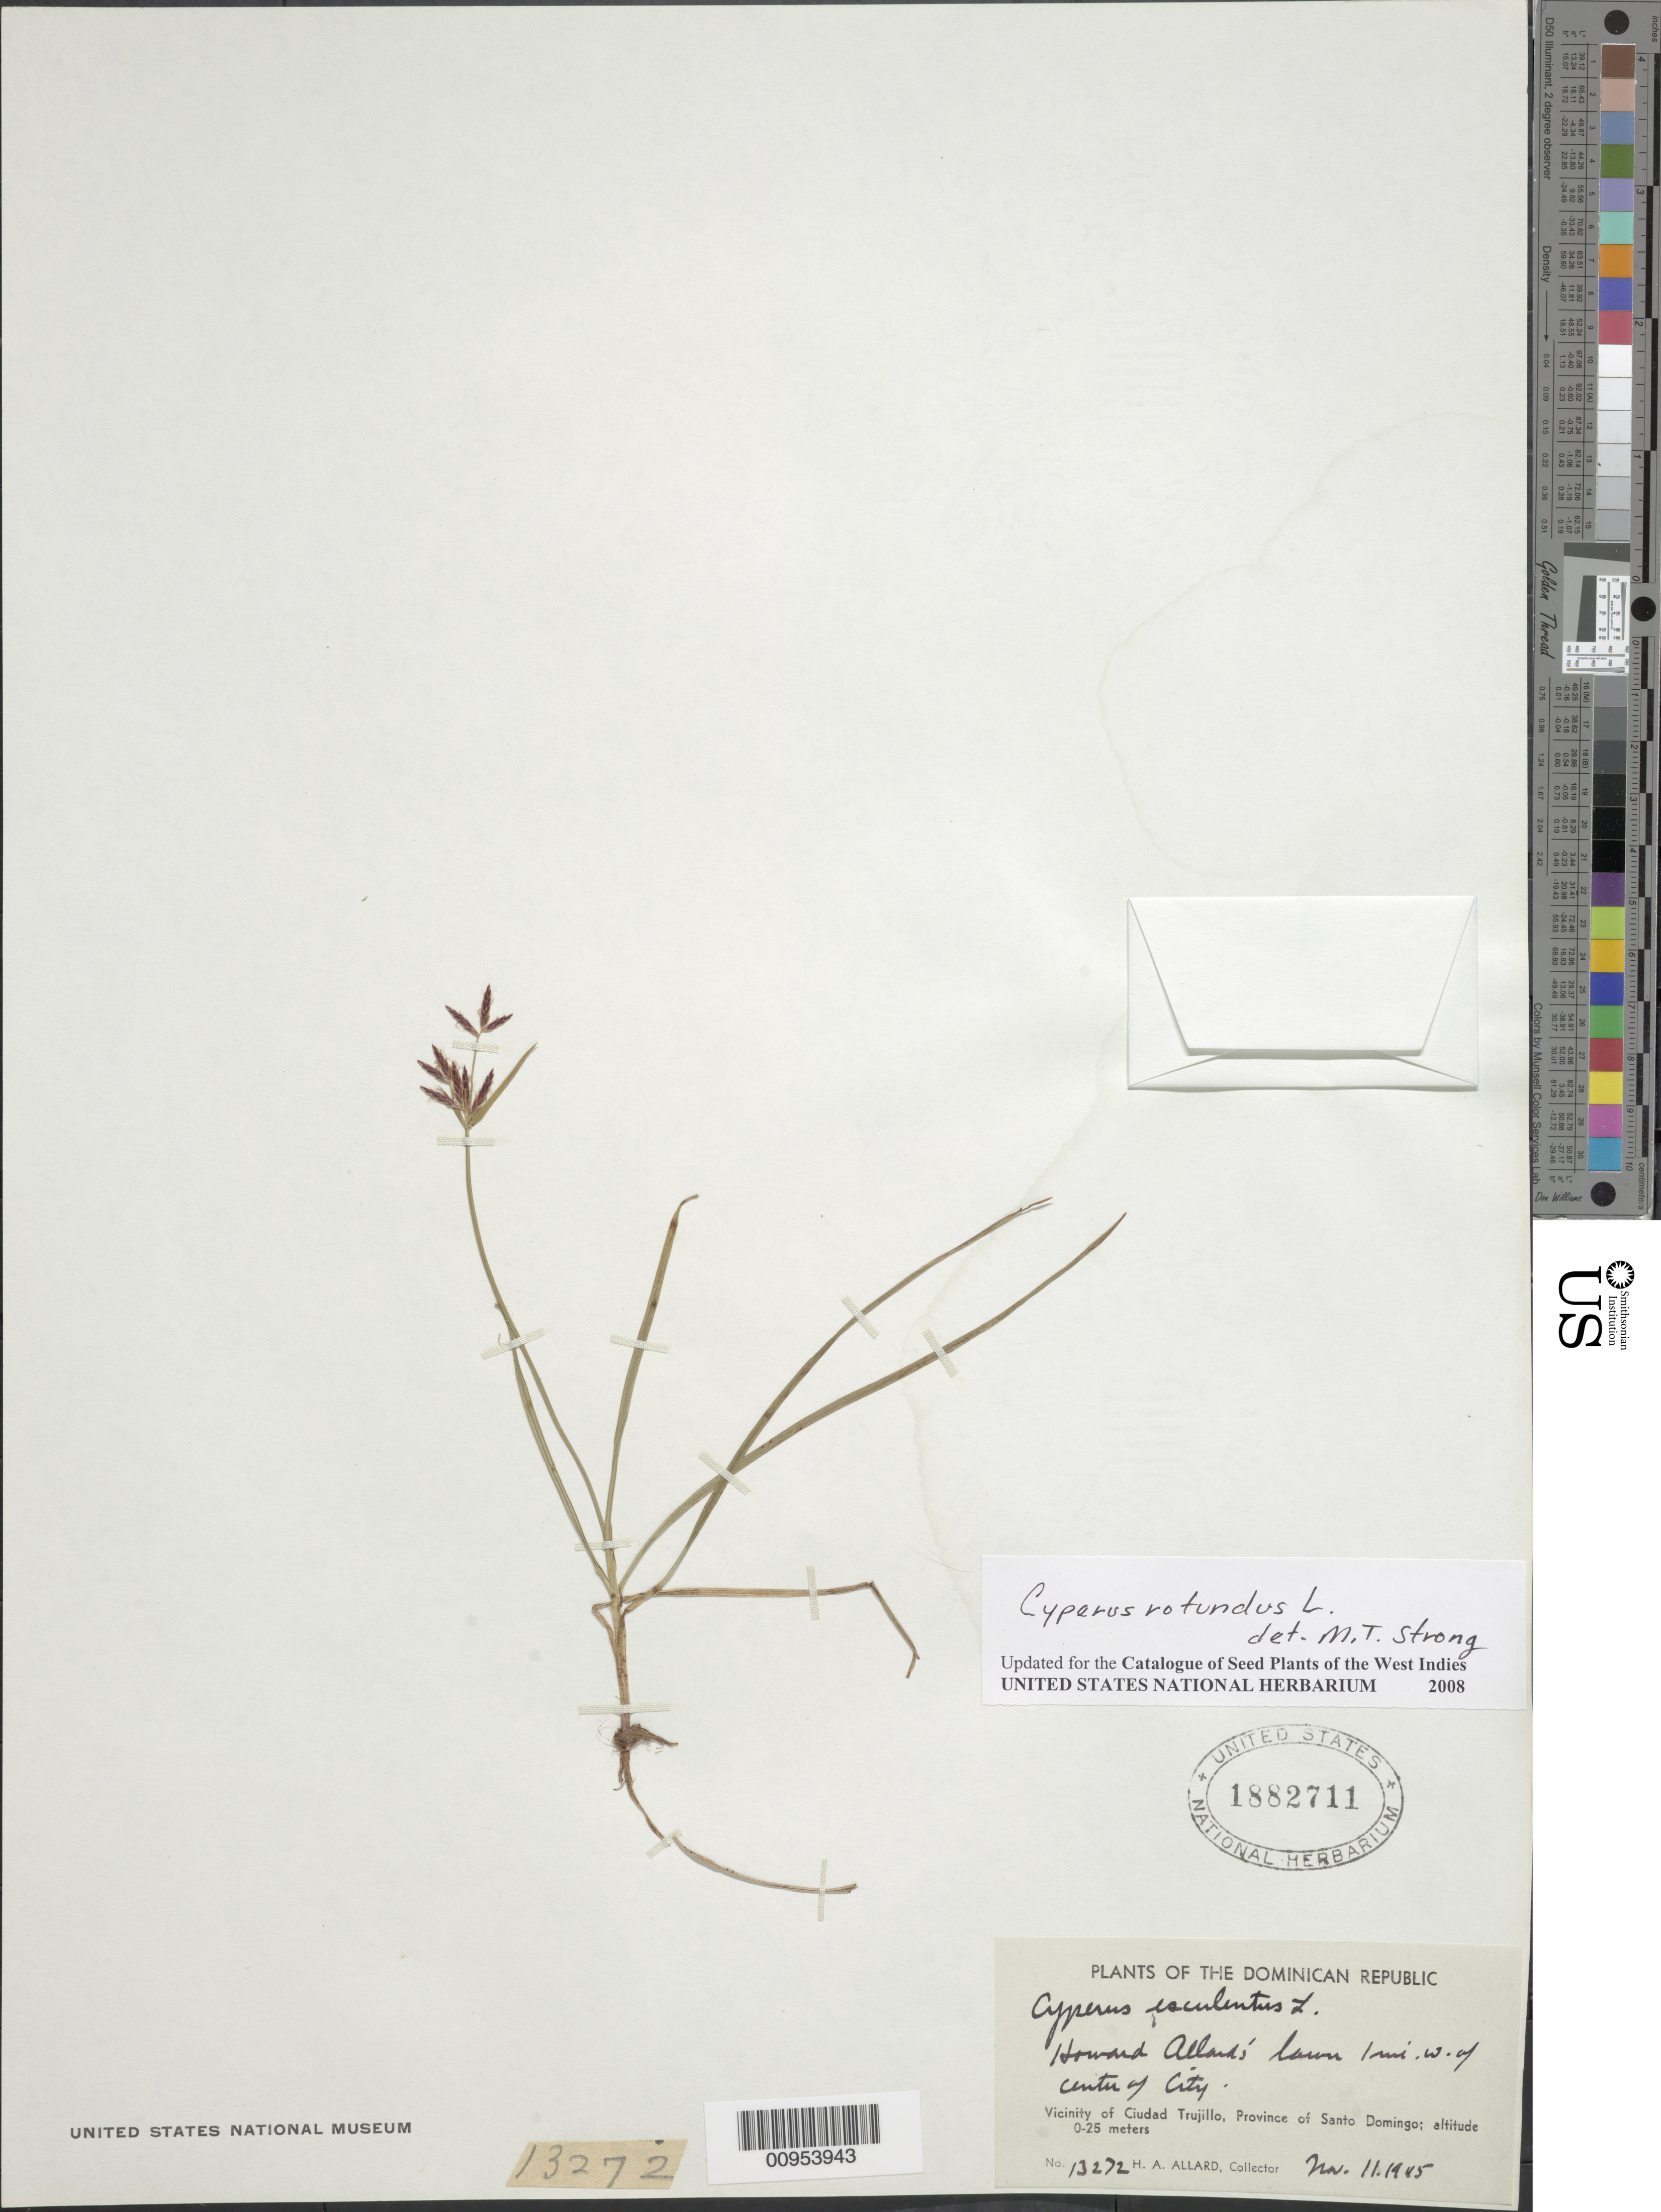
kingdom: Plantae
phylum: Tracheophyta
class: Liliopsida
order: Poales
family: Cyperaceae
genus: Cyperus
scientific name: Cyperus rotundus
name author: L.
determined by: Strong, M. T., (US), Smithsonian Institution - National Museum of Natural History (UNITED STATES)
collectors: H. A. Allard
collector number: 13272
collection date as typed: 11 Nov 1945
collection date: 1945-11-11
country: Dominican Republic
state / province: Santo Domingo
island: Hispaniola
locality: Vicinity of Ciudad Trujillo, Howard Allard's lawn, 1 mile W of center of city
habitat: Lawn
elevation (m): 0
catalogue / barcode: US 1882711